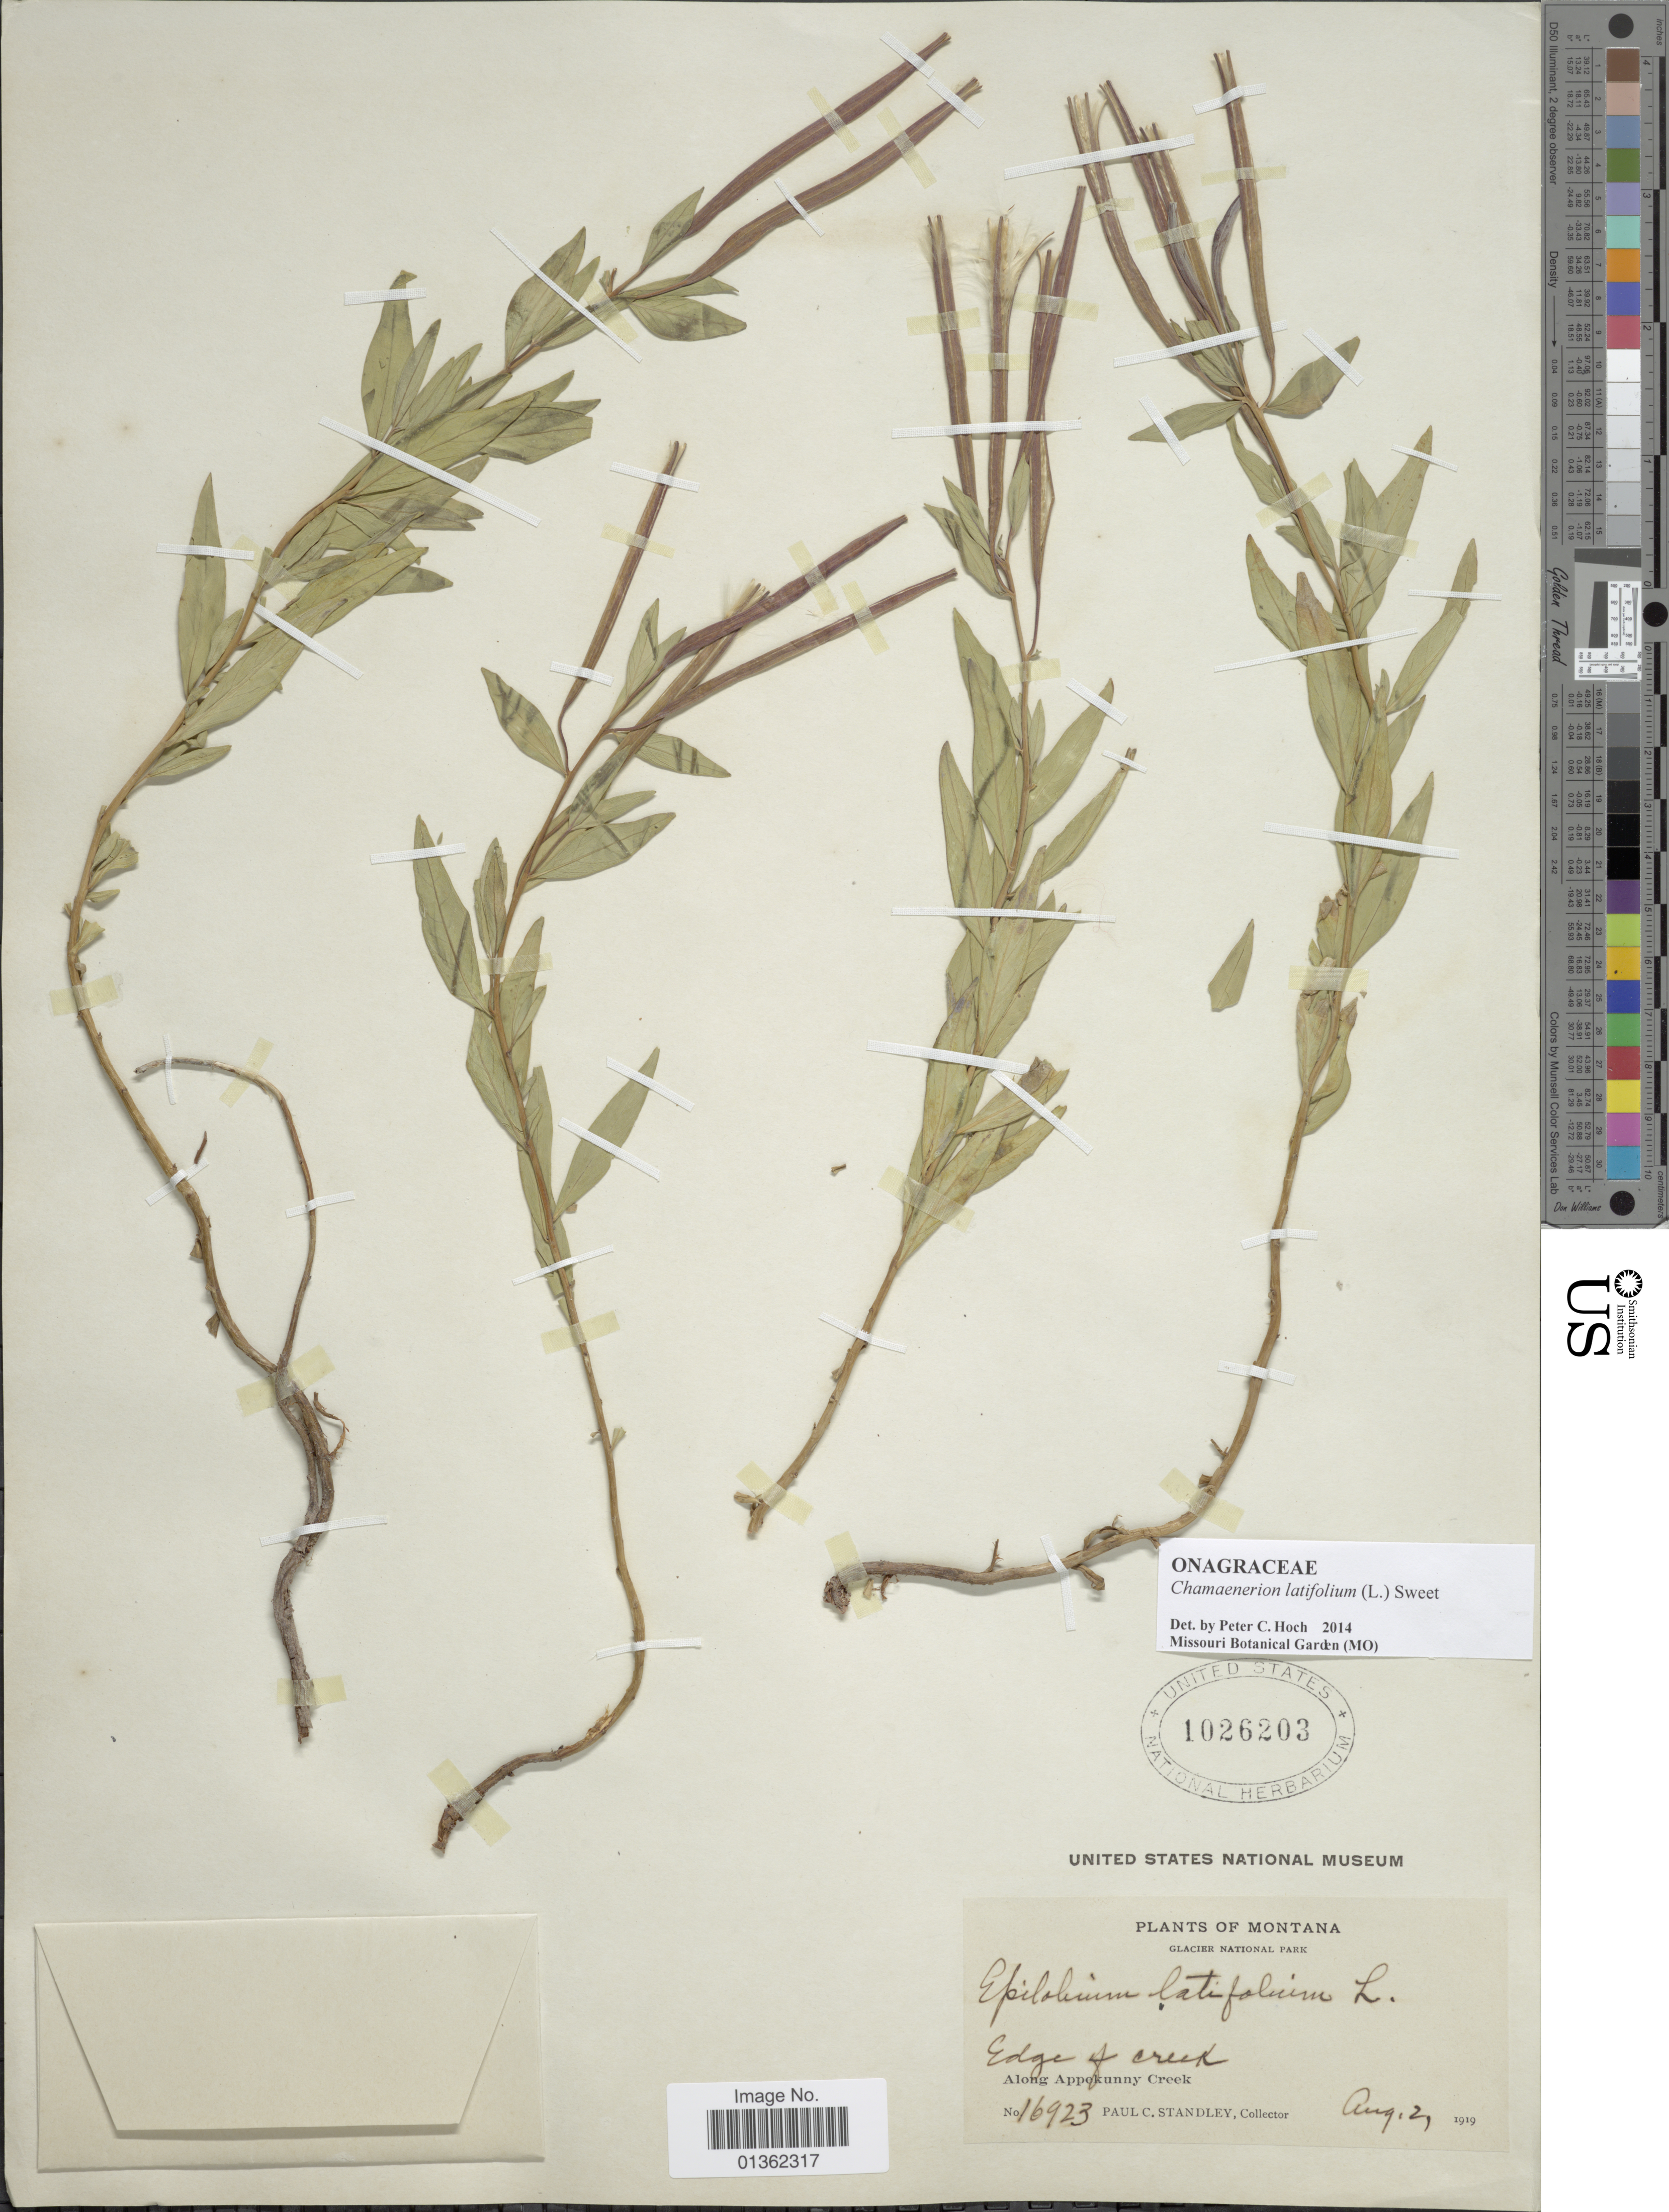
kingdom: Plantae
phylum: Tracheophyta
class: Magnoliopsida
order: Myrtales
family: Onagraceae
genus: Chamaenerion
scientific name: Chamaenerion latifolium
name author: (L.) Th. Fr. & Lange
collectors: P. C. Standley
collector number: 16923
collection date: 1919-08-02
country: United States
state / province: Montana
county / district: Glacier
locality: Glacier National Park. Along Appekunny Creek.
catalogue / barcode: US 1026203